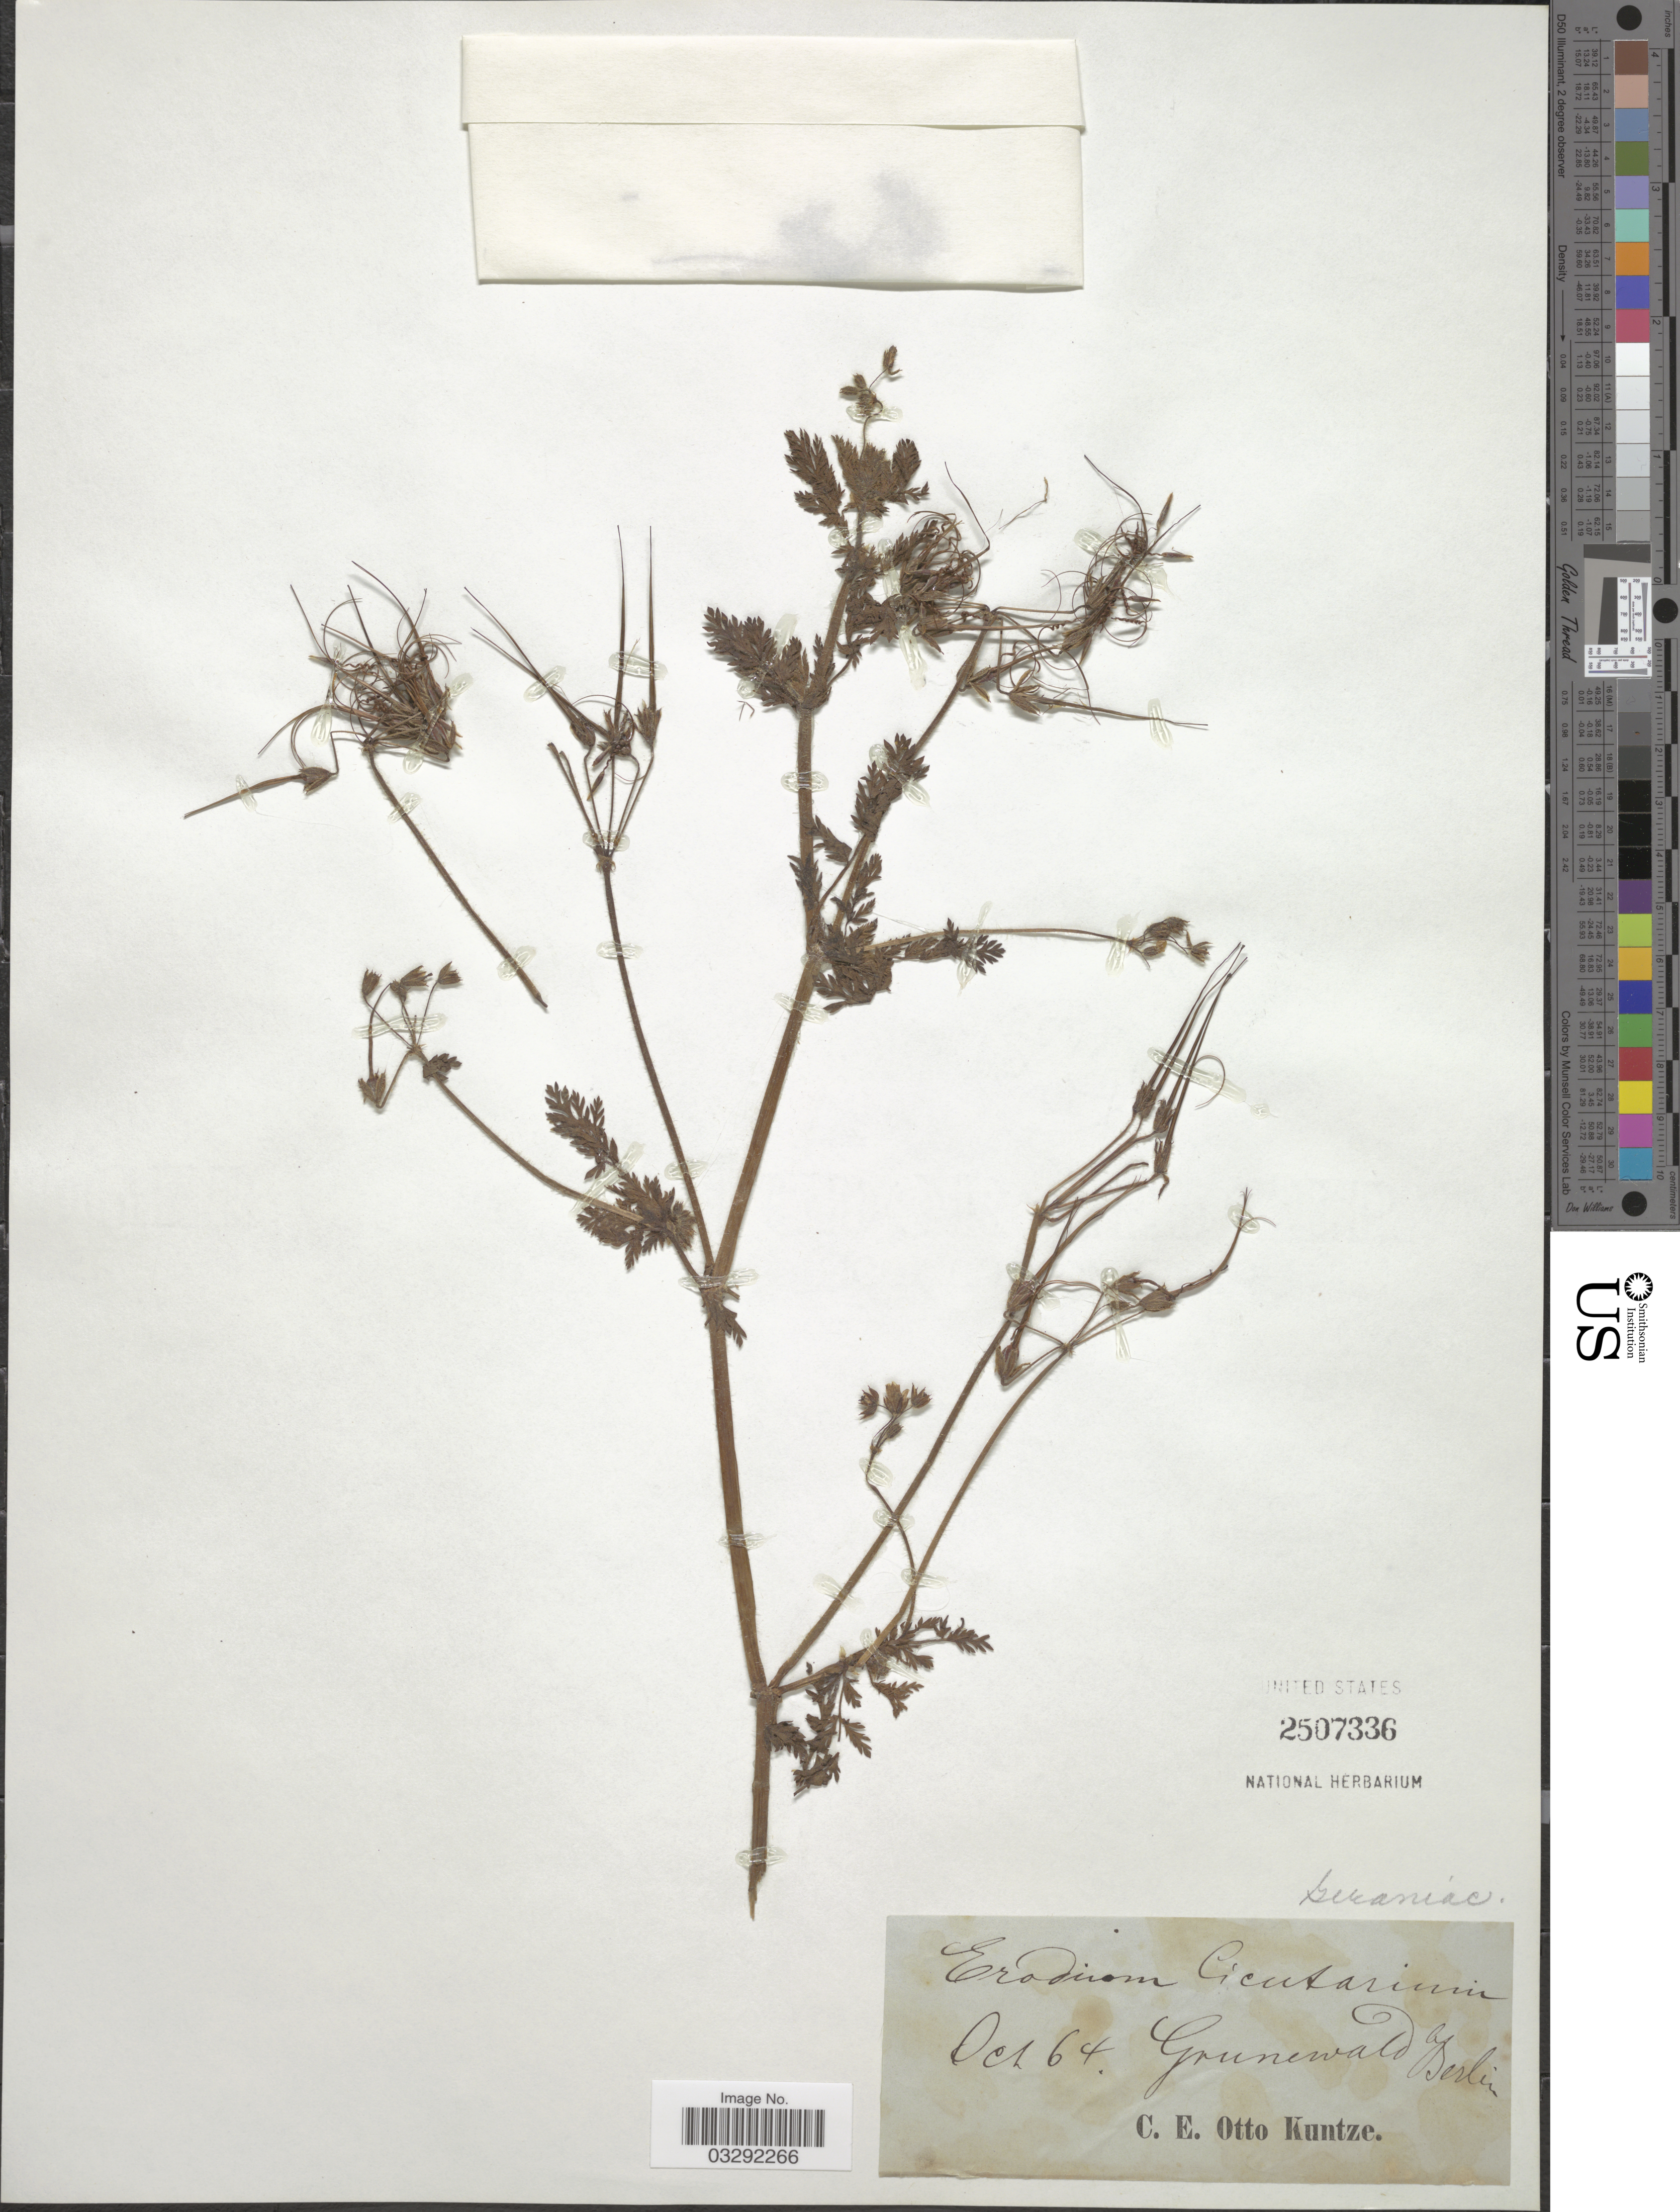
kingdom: Plantae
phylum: Tracheophyta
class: Magnoliopsida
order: Geraniales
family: Geraniaceae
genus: Erodium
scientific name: Erodium cicutarium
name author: (L.) L'Hér.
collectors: C.E.O. Kuntze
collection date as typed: Transcribed d/m/y: /10/64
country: Germany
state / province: Berlin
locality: Grunewald.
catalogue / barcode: US 2507336